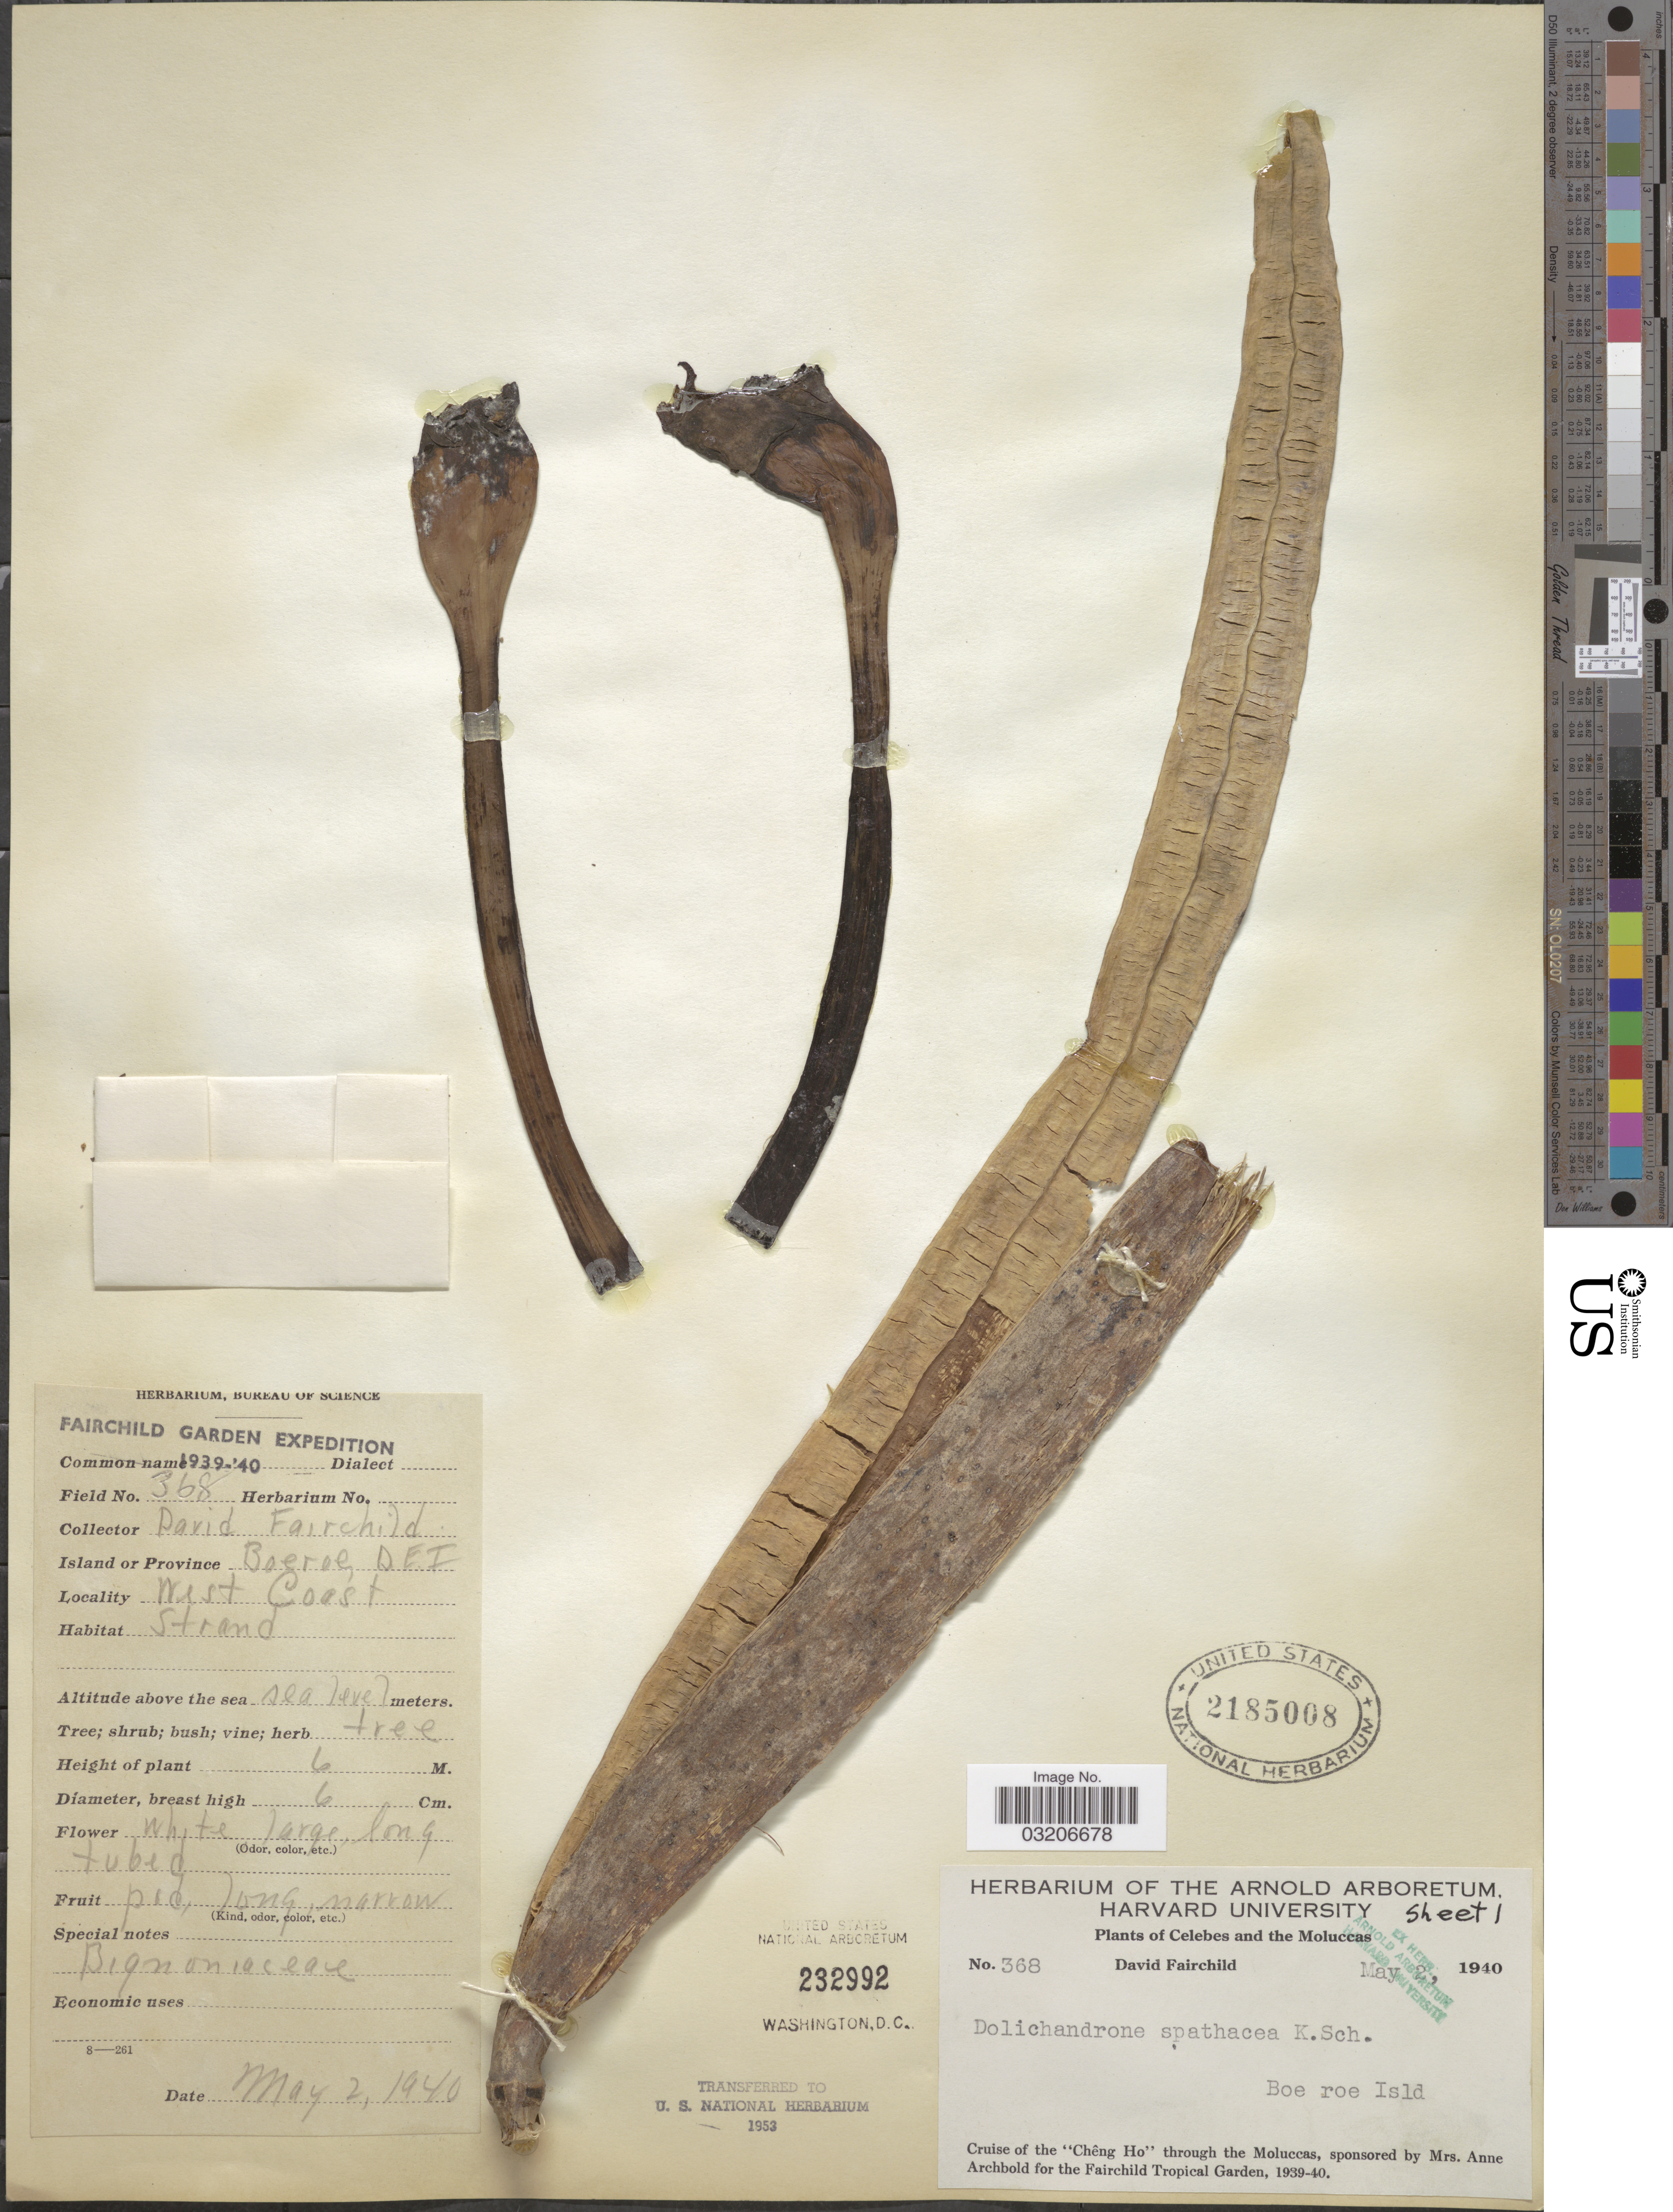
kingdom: Plantae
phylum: Tracheophyta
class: Magnoliopsida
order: Lamiales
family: Bignoniaceae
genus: Dolichandrone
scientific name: Dolichandrone spathacea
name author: (L. f.) K. Schum.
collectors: D. Fairchild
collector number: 368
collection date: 1940-05-02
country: Indonesia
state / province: Maluku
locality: Boe roe Isld. Boeroe, DEI. West Coast. Moluccas.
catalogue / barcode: US 2185008